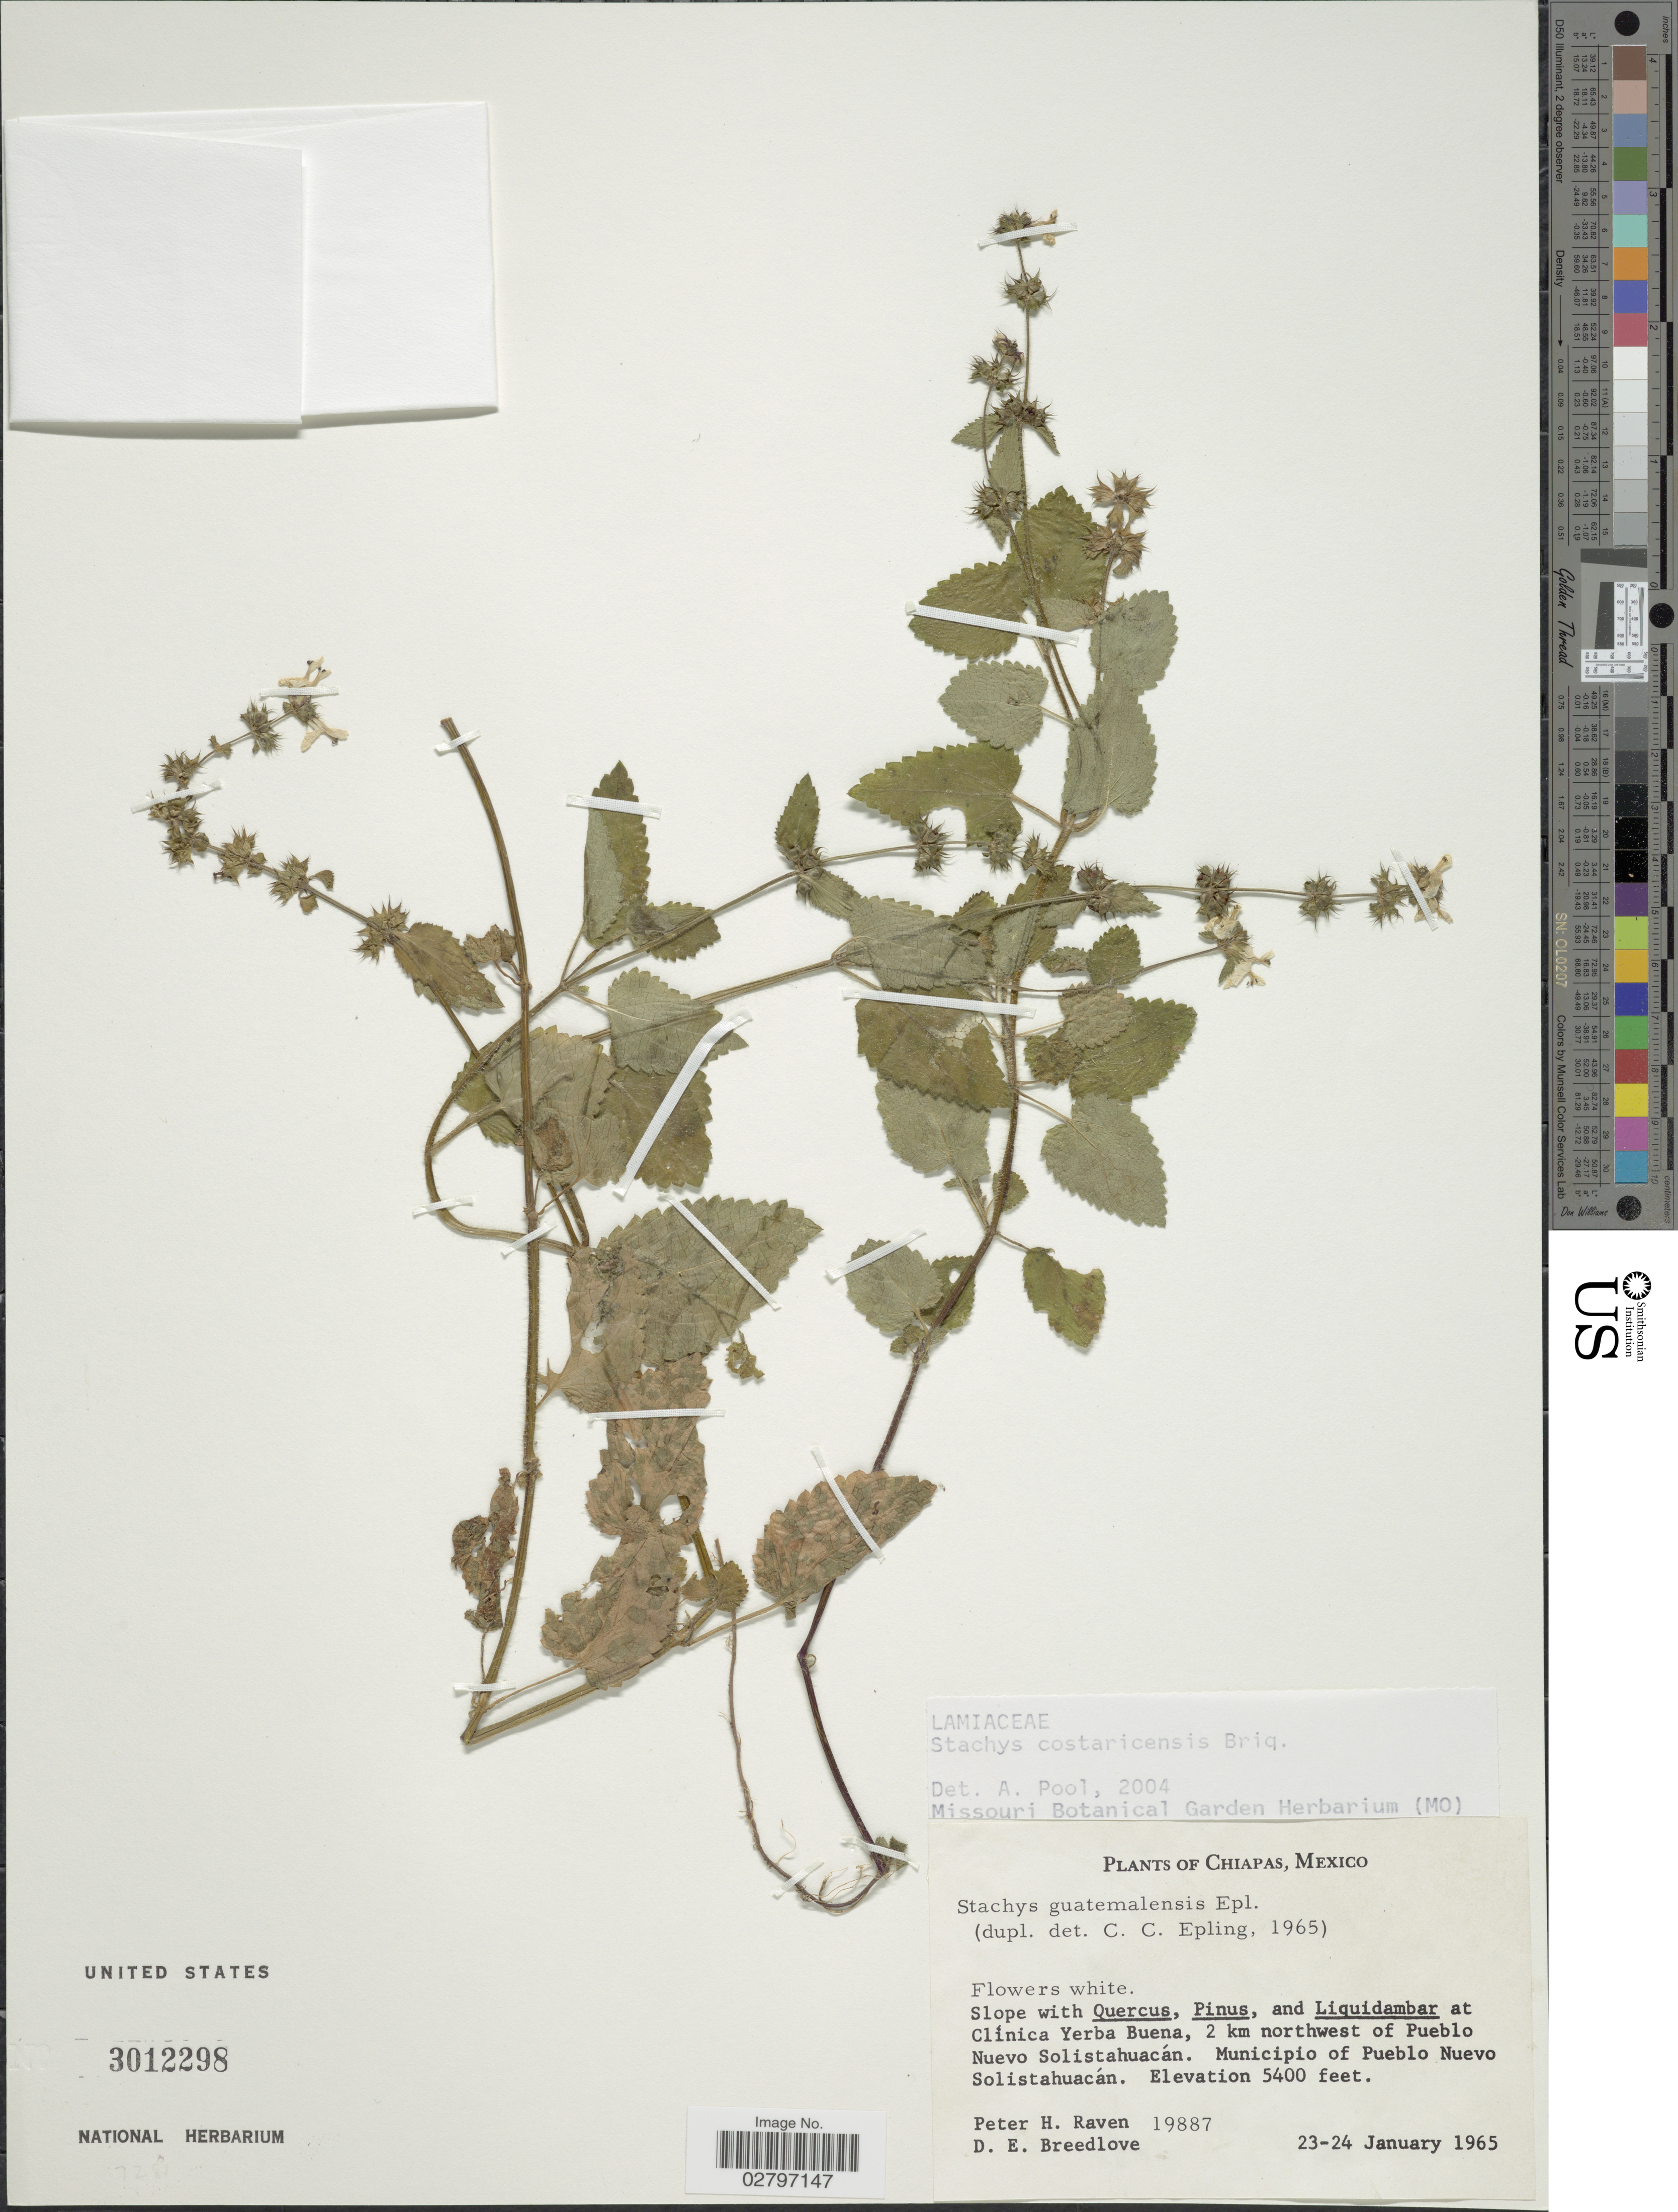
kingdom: Plantae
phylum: Tracheophyta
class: Magnoliopsida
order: Lamiales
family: Lamiaceae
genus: Stachys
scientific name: Stachys costaricensis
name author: Briq.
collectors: P. Raven & D. E. Breedlove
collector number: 19887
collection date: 1965-01-23/1965-01-24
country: Mexico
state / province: Chiapas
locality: Clinica Yerba Buena, 2 km northwest of Pueblo Nuevo Solistahuacán. Municipio of Pueblo Nuevo Solistahuacán.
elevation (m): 1646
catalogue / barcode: US 3012298